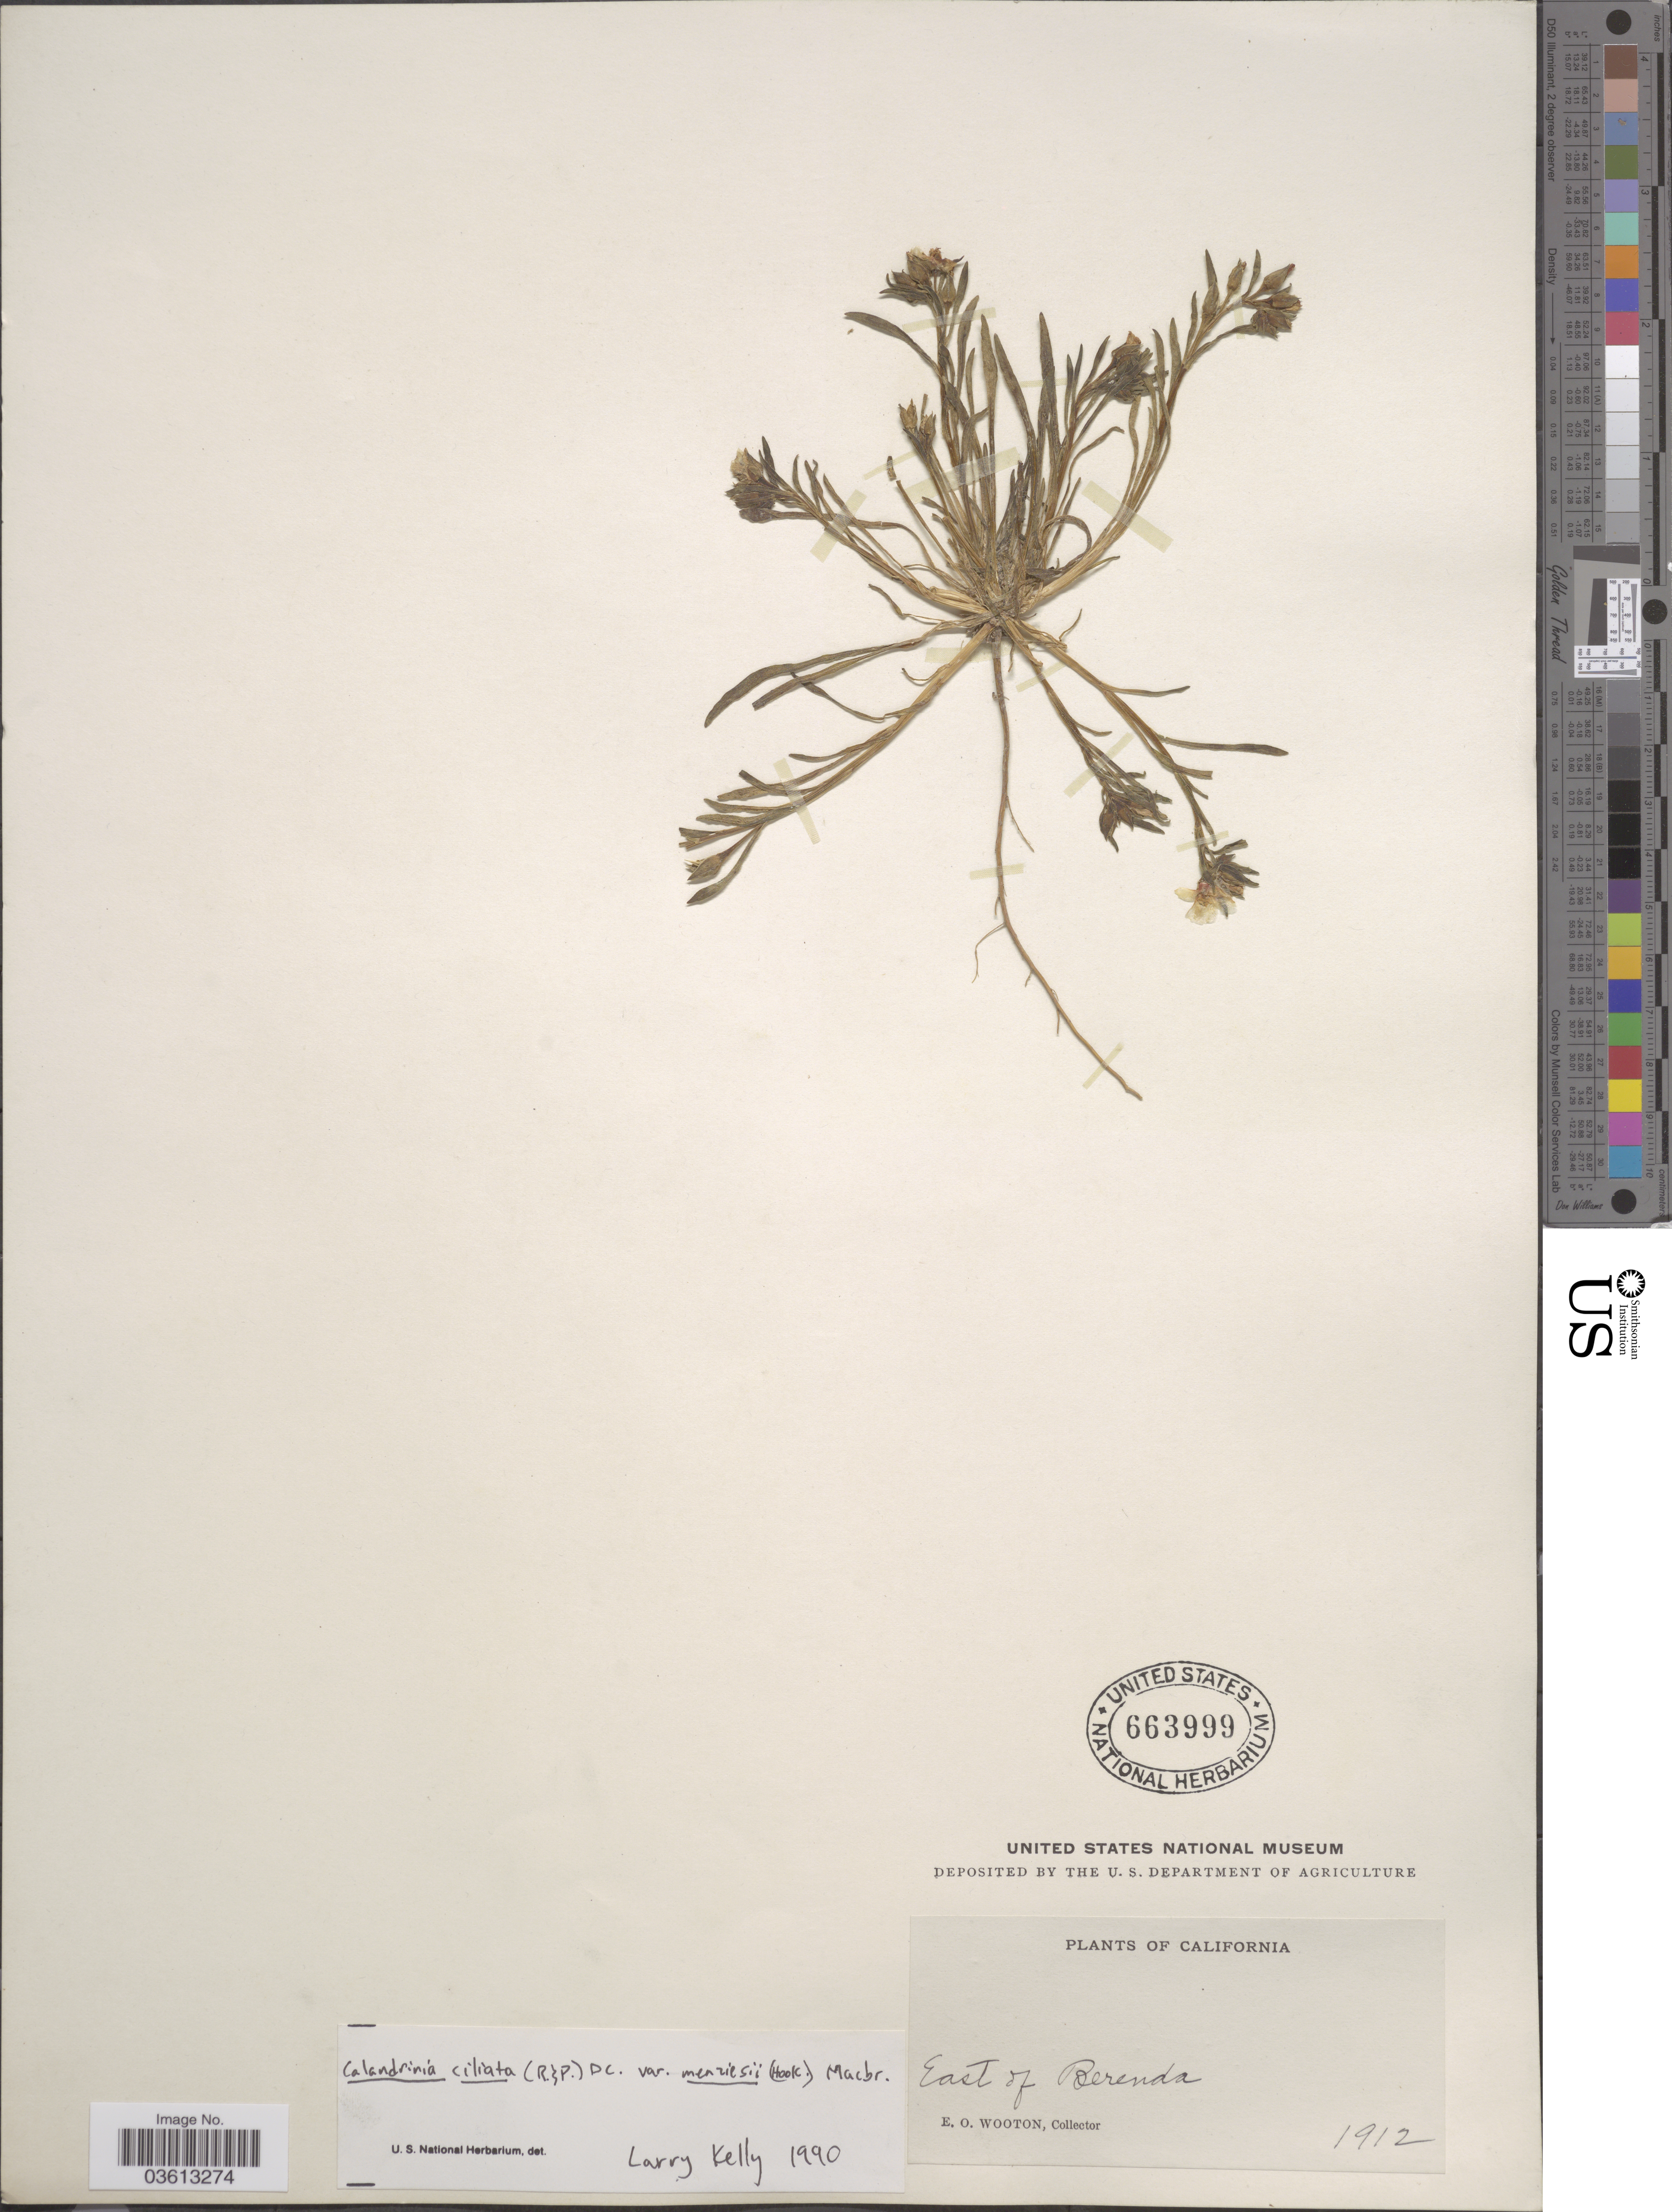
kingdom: Plantae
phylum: Tracheophyta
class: Magnoliopsida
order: Caryophyllales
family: Montiaceae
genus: Calandrinia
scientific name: Calandrinia ciliata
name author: (Ruiz & Pav.) DC.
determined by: Strong, Mark T., (BOT), Smithsonian Institution - National Museum of Natural History (UNITED STATES)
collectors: E. O. Wooton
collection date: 1912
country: United States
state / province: California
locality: East of Berenda.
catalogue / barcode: US 663999